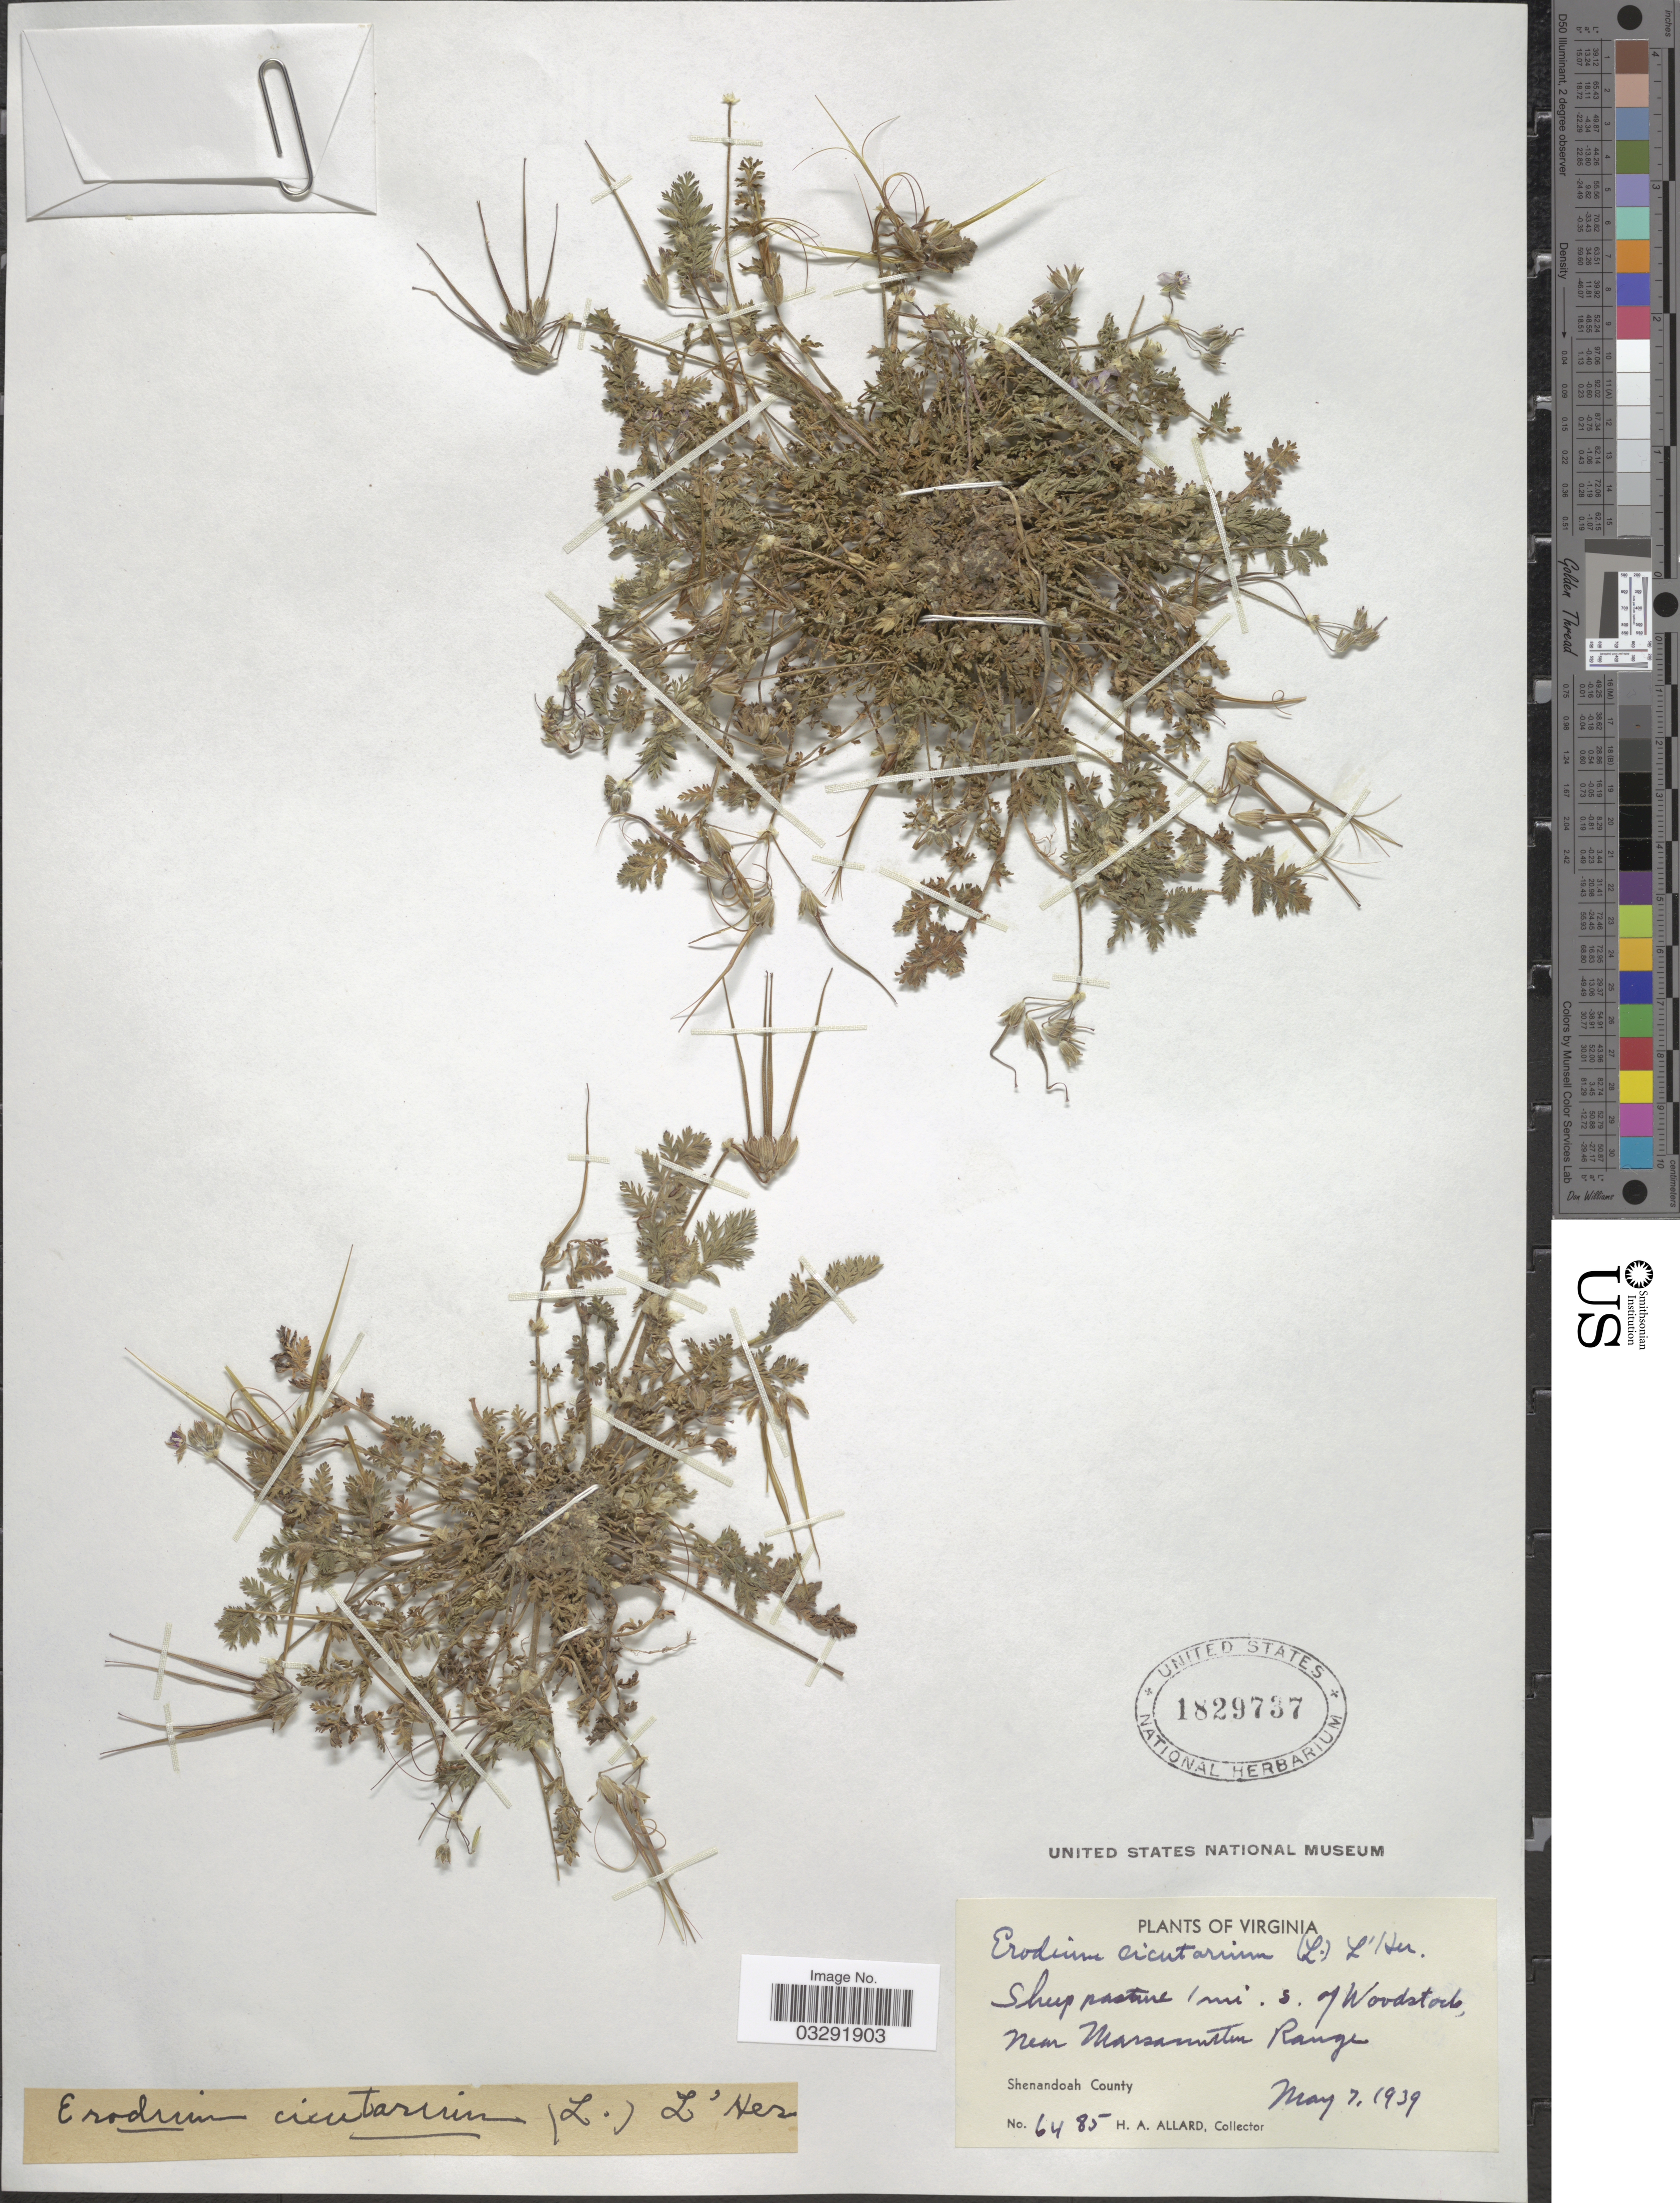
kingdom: Plantae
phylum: Tracheophyta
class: Magnoliopsida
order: Geraniales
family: Geraniaceae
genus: Erodium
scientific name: Erodium cicutarium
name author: (L.) L'Hér.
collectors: H. A. Allard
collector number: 6485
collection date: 1939-05-07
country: United States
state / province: Virginia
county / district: Shenandoah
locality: Sheep pasture 1 mi. s. of Woodstock, near Massanutten Range. Shenandoah County.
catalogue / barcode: US 1829737